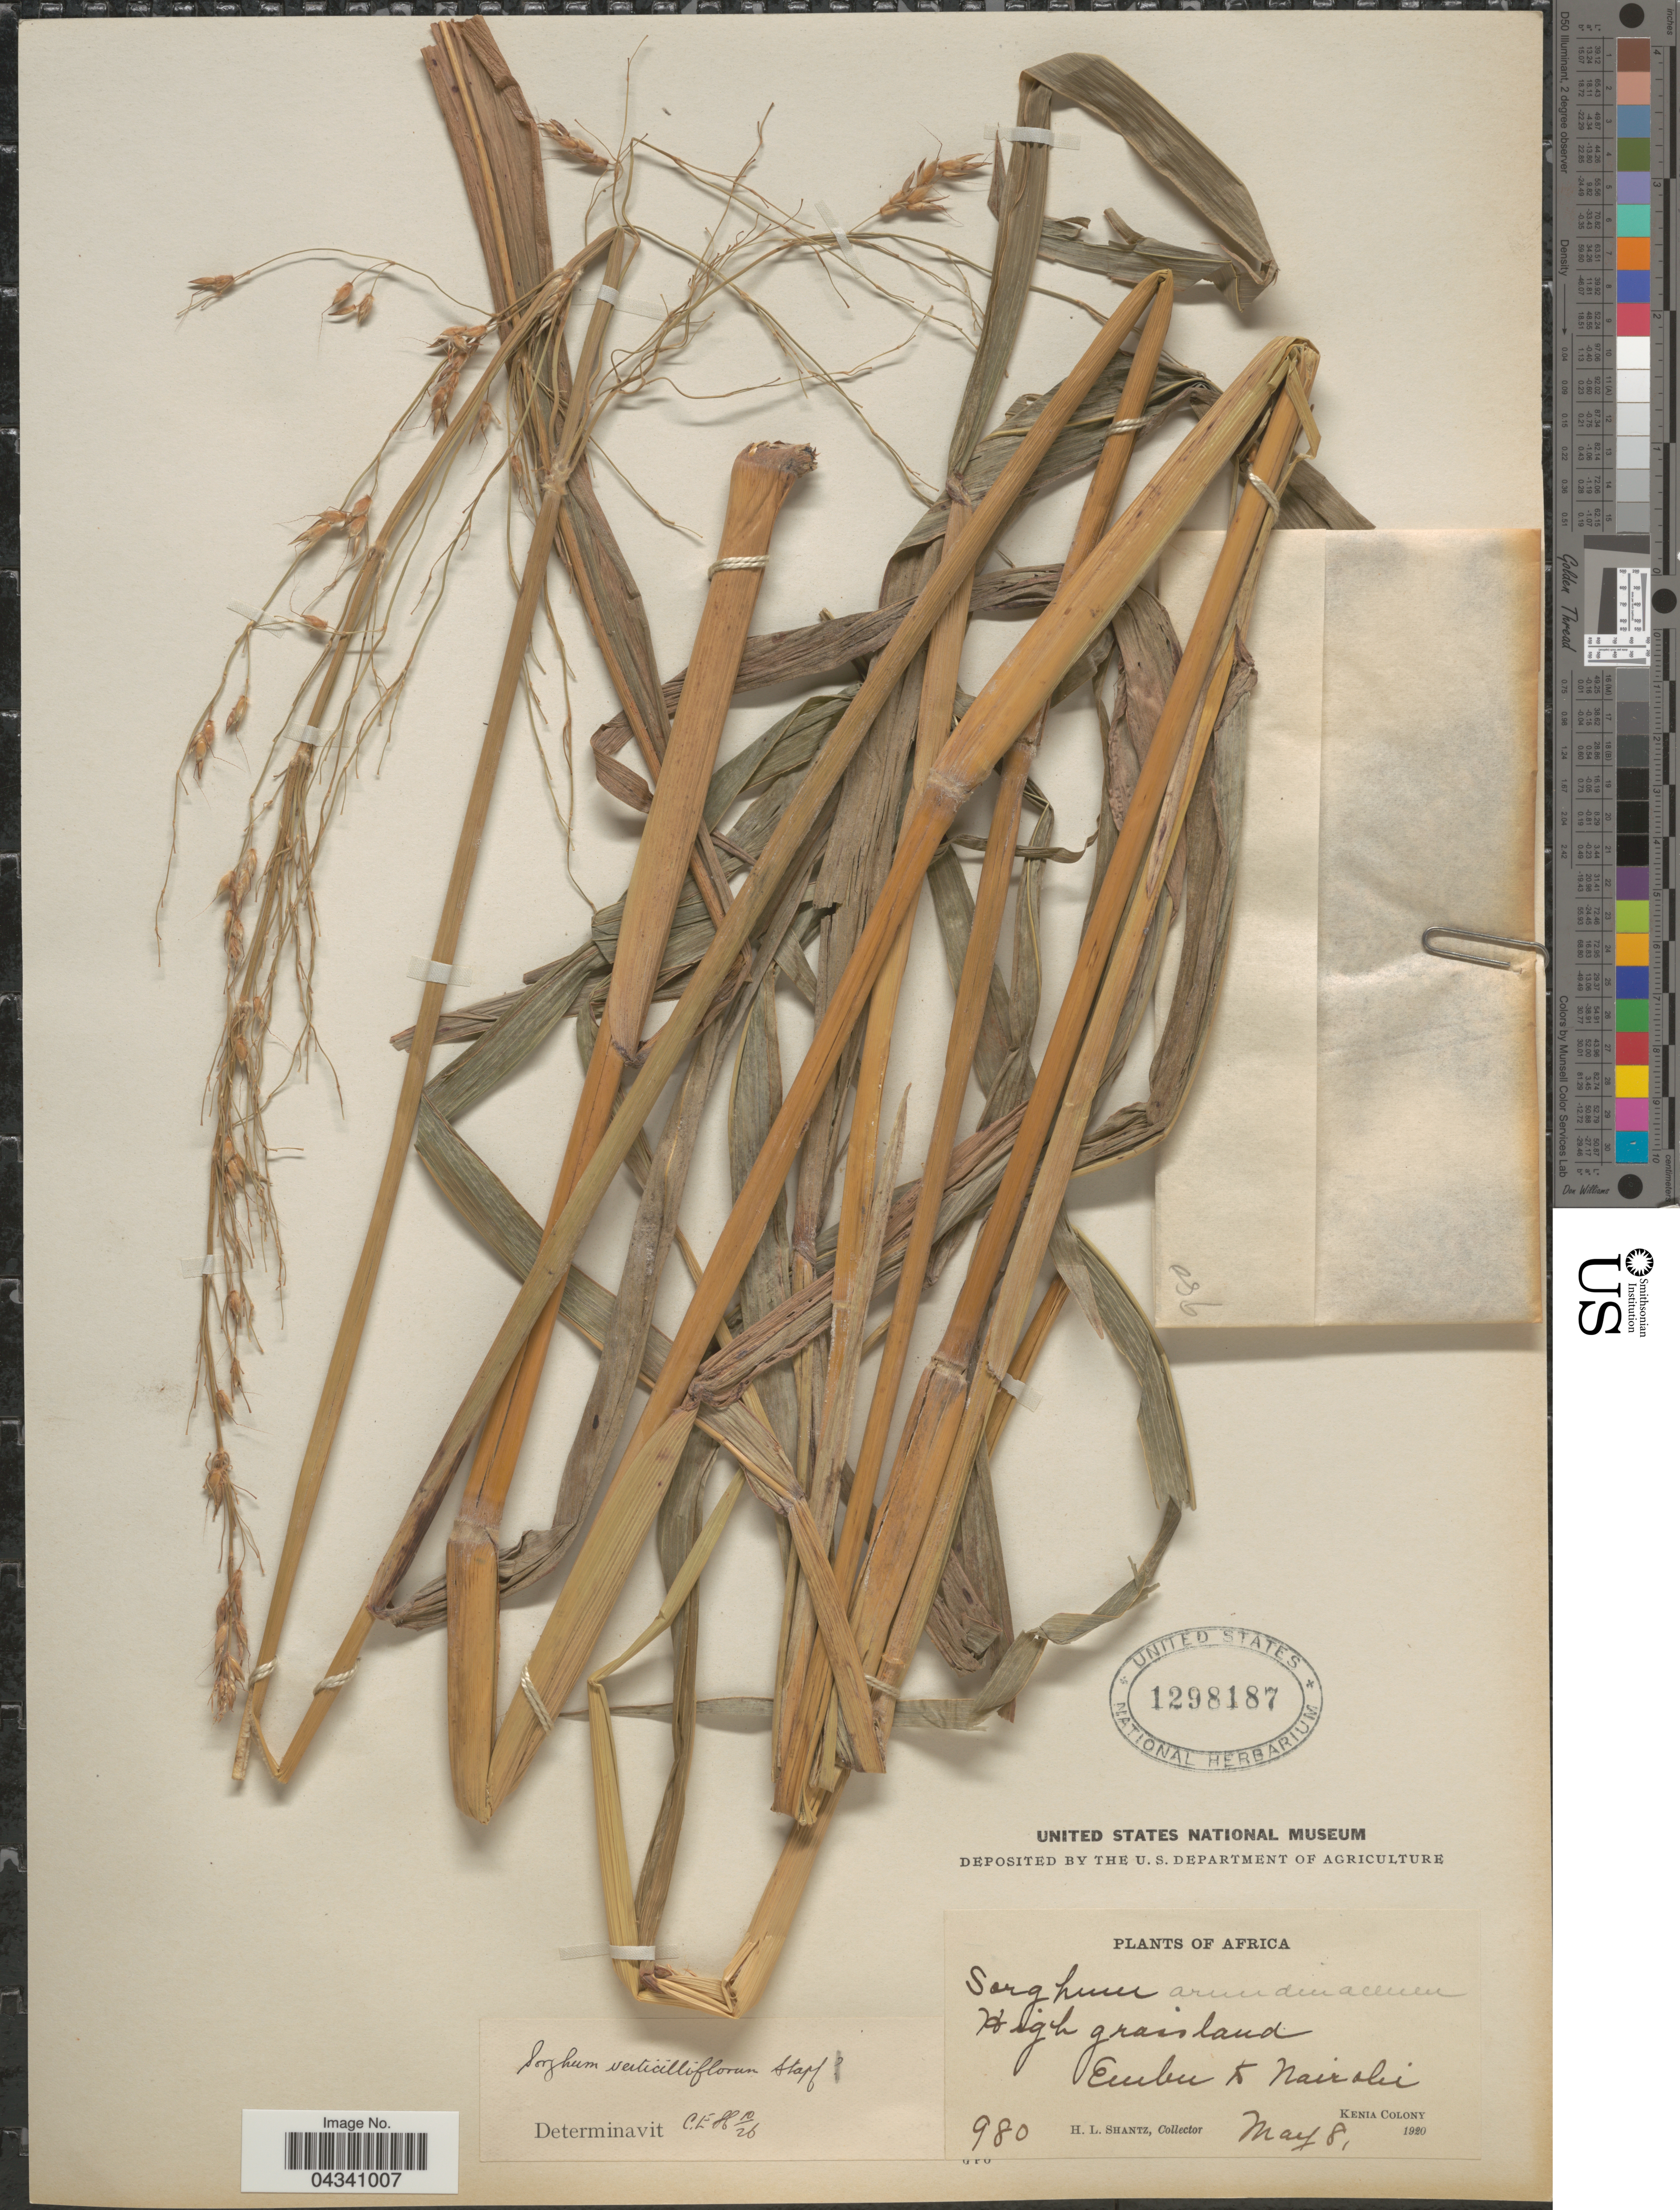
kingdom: Plantae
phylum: Tracheophyta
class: Liliopsida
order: Poales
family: Poaceae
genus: Sorghum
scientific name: Sorghum arundinaceum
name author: (Desv.) Stapf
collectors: H. Shantz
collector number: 980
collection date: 1920-05-08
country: Kenya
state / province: Nairobi Area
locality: High grassland Embu & Nairobi. Kenia Colony.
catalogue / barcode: US 1298187